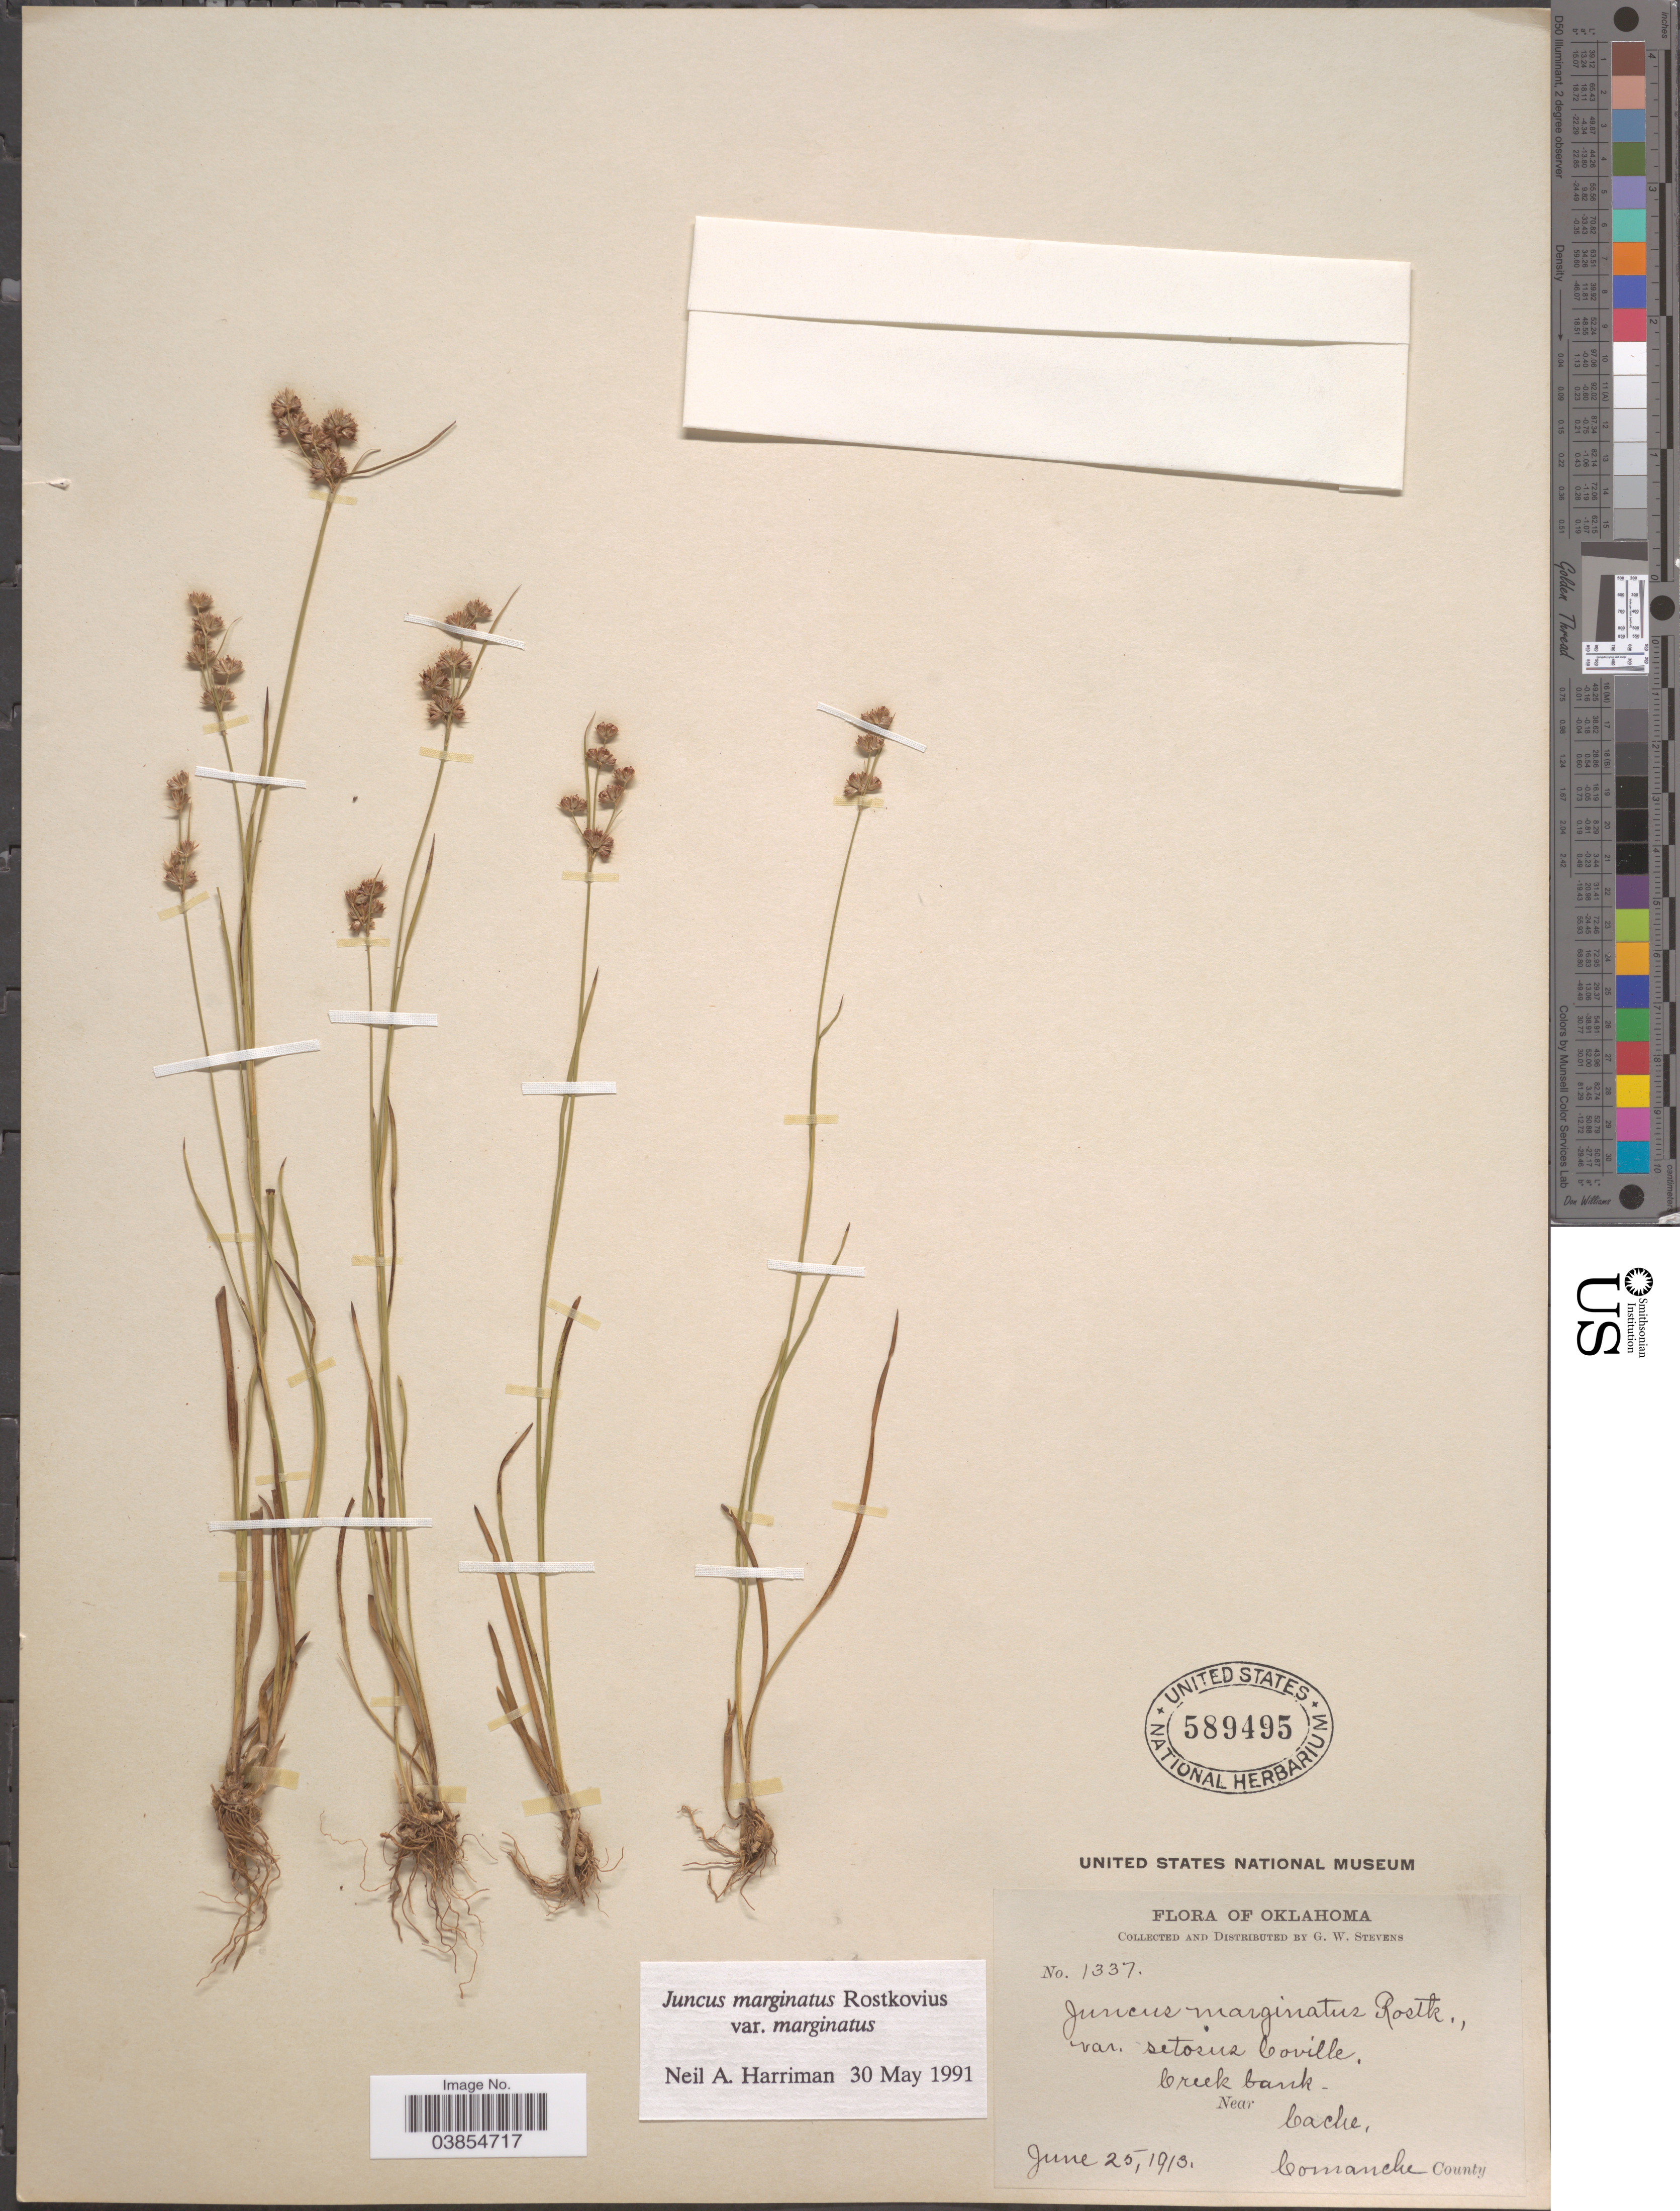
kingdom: Plantae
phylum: Tracheophyta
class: Liliopsida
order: Poales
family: Juncaceae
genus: Juncus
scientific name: Juncus marginatus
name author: Rostk.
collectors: G. W. Stevens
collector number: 1337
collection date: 1913-06-25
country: United States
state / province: Oklahoma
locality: Creek bank. Near Cache, Comanche County.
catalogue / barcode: US 589495